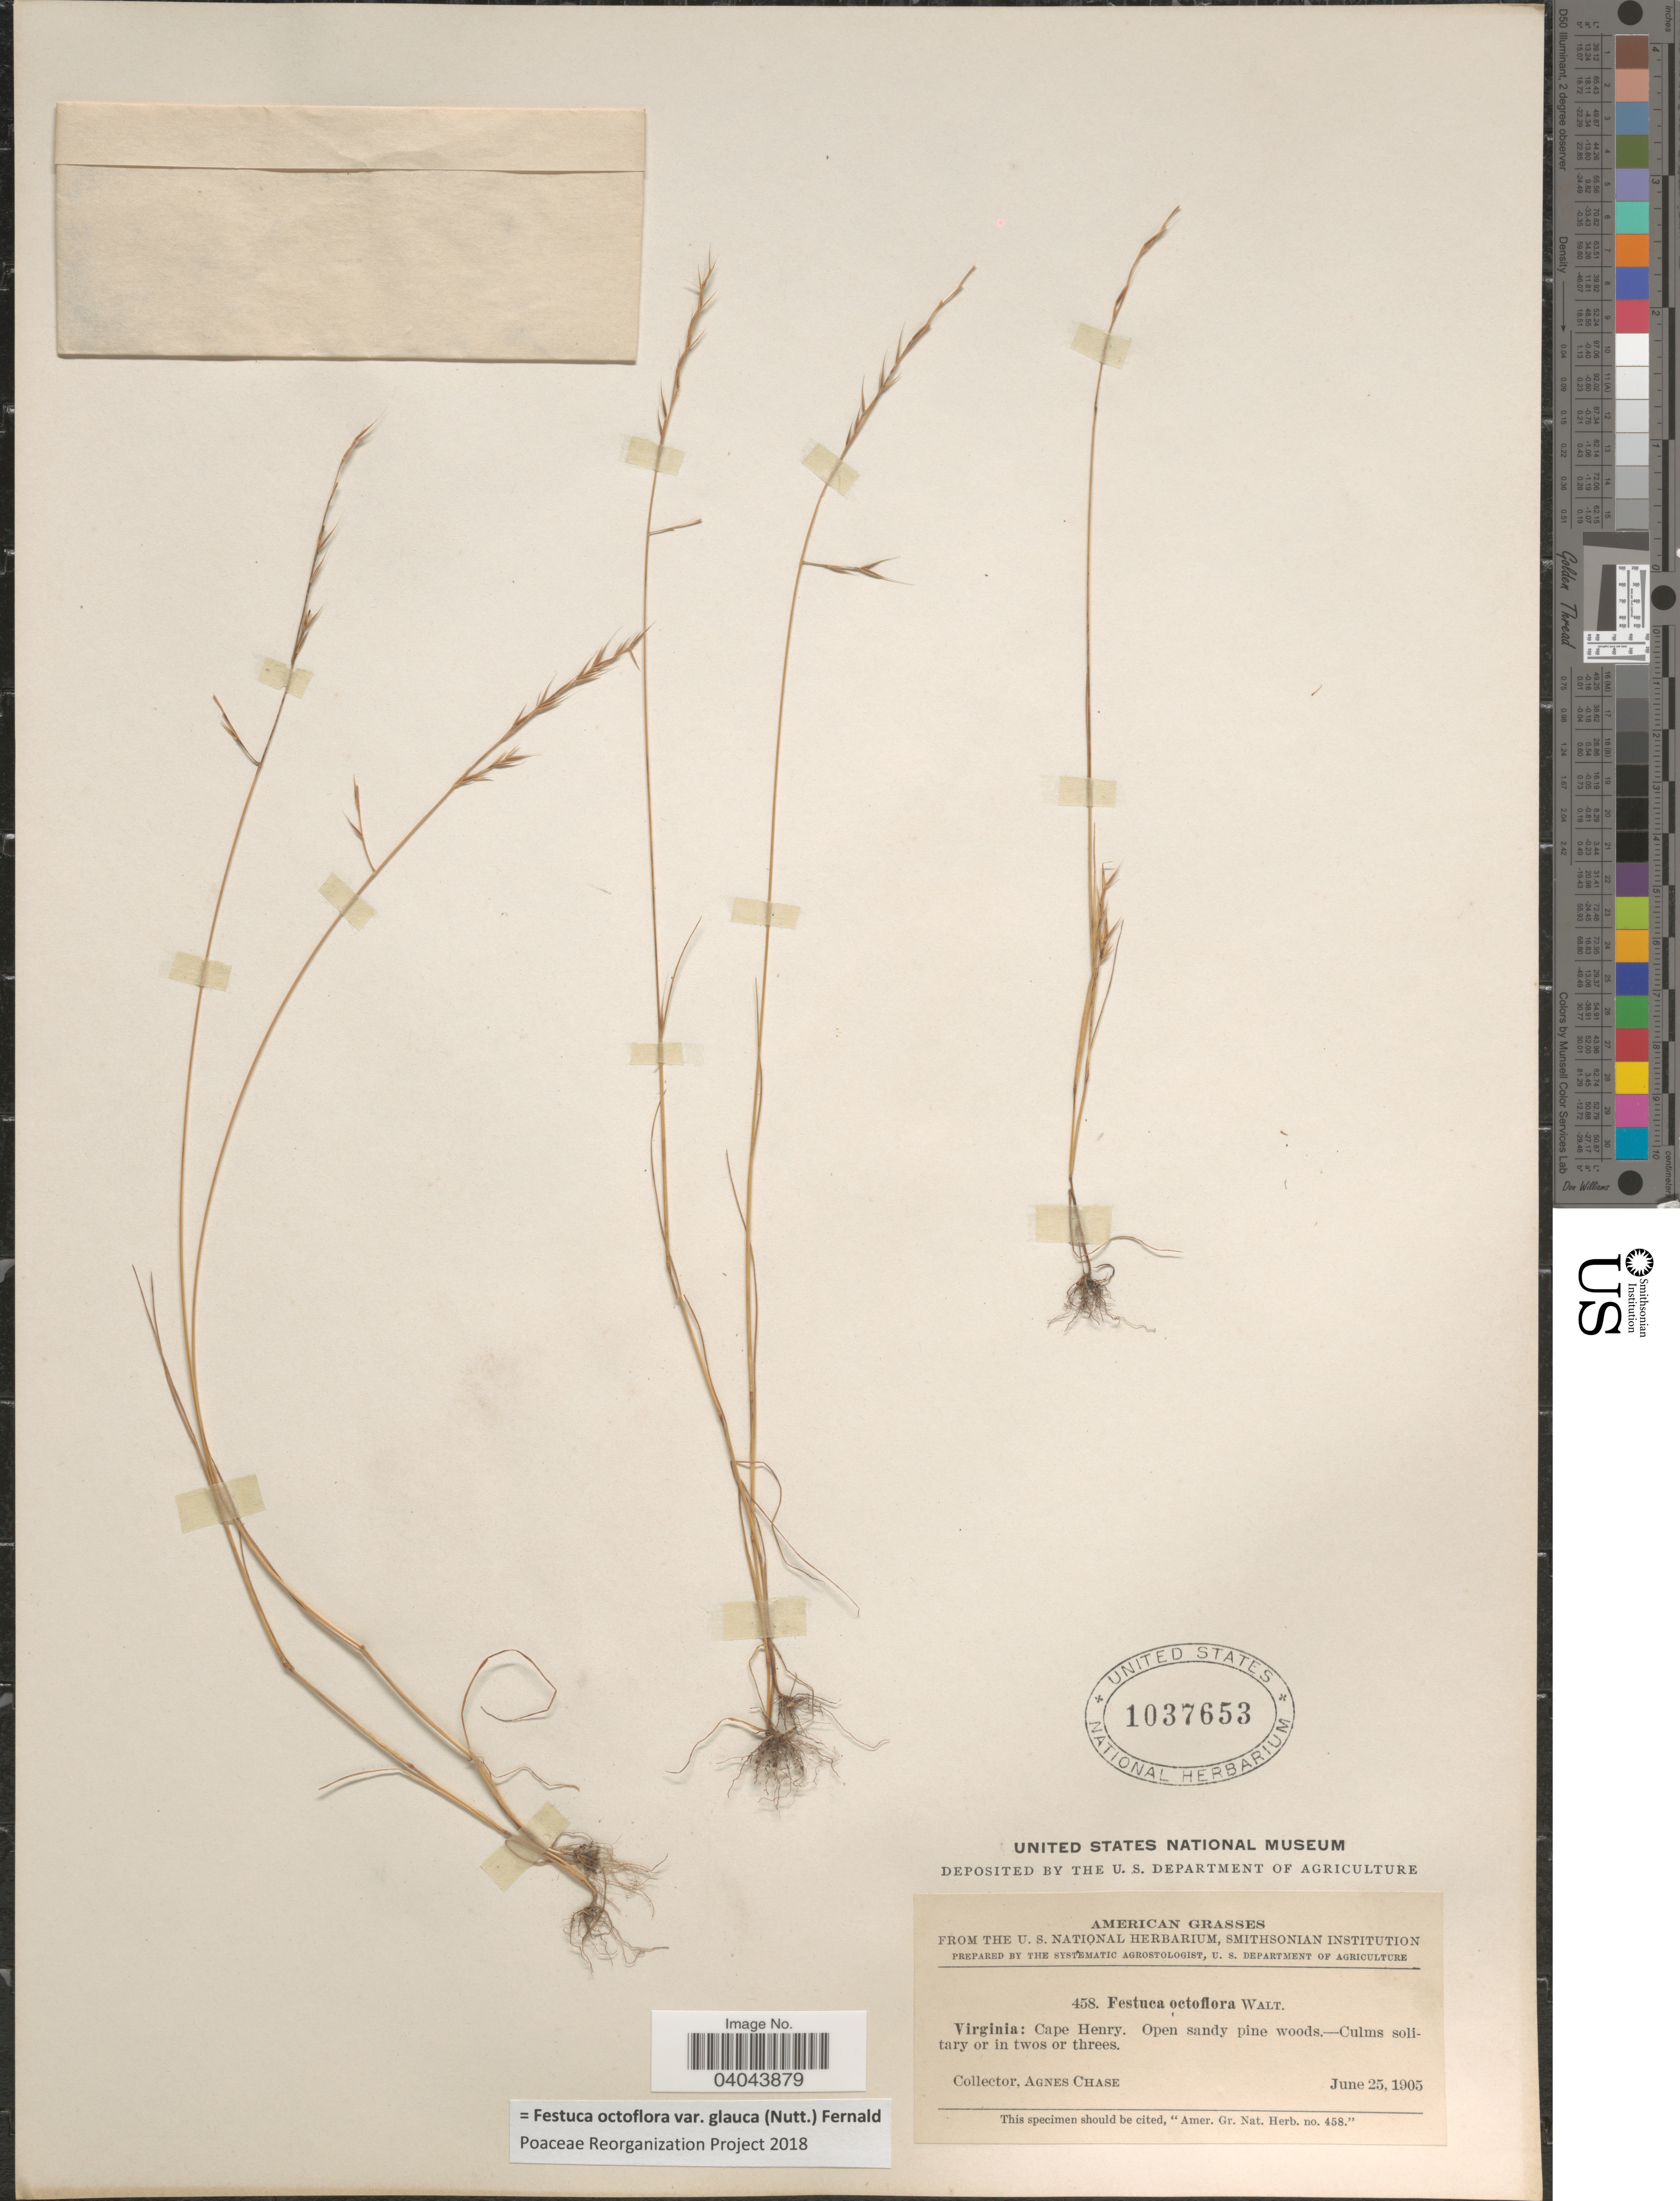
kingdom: Plantae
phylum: Tracheophyta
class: Liliopsida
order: Poales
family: Poaceae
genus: Festuca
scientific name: Festuca octoflora var. glauca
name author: (Nutt.) Fernald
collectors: A. Chase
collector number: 458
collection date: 1905-06-25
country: United States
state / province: Virginia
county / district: City of Virginia Beach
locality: Cape Henry.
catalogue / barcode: US 1037653